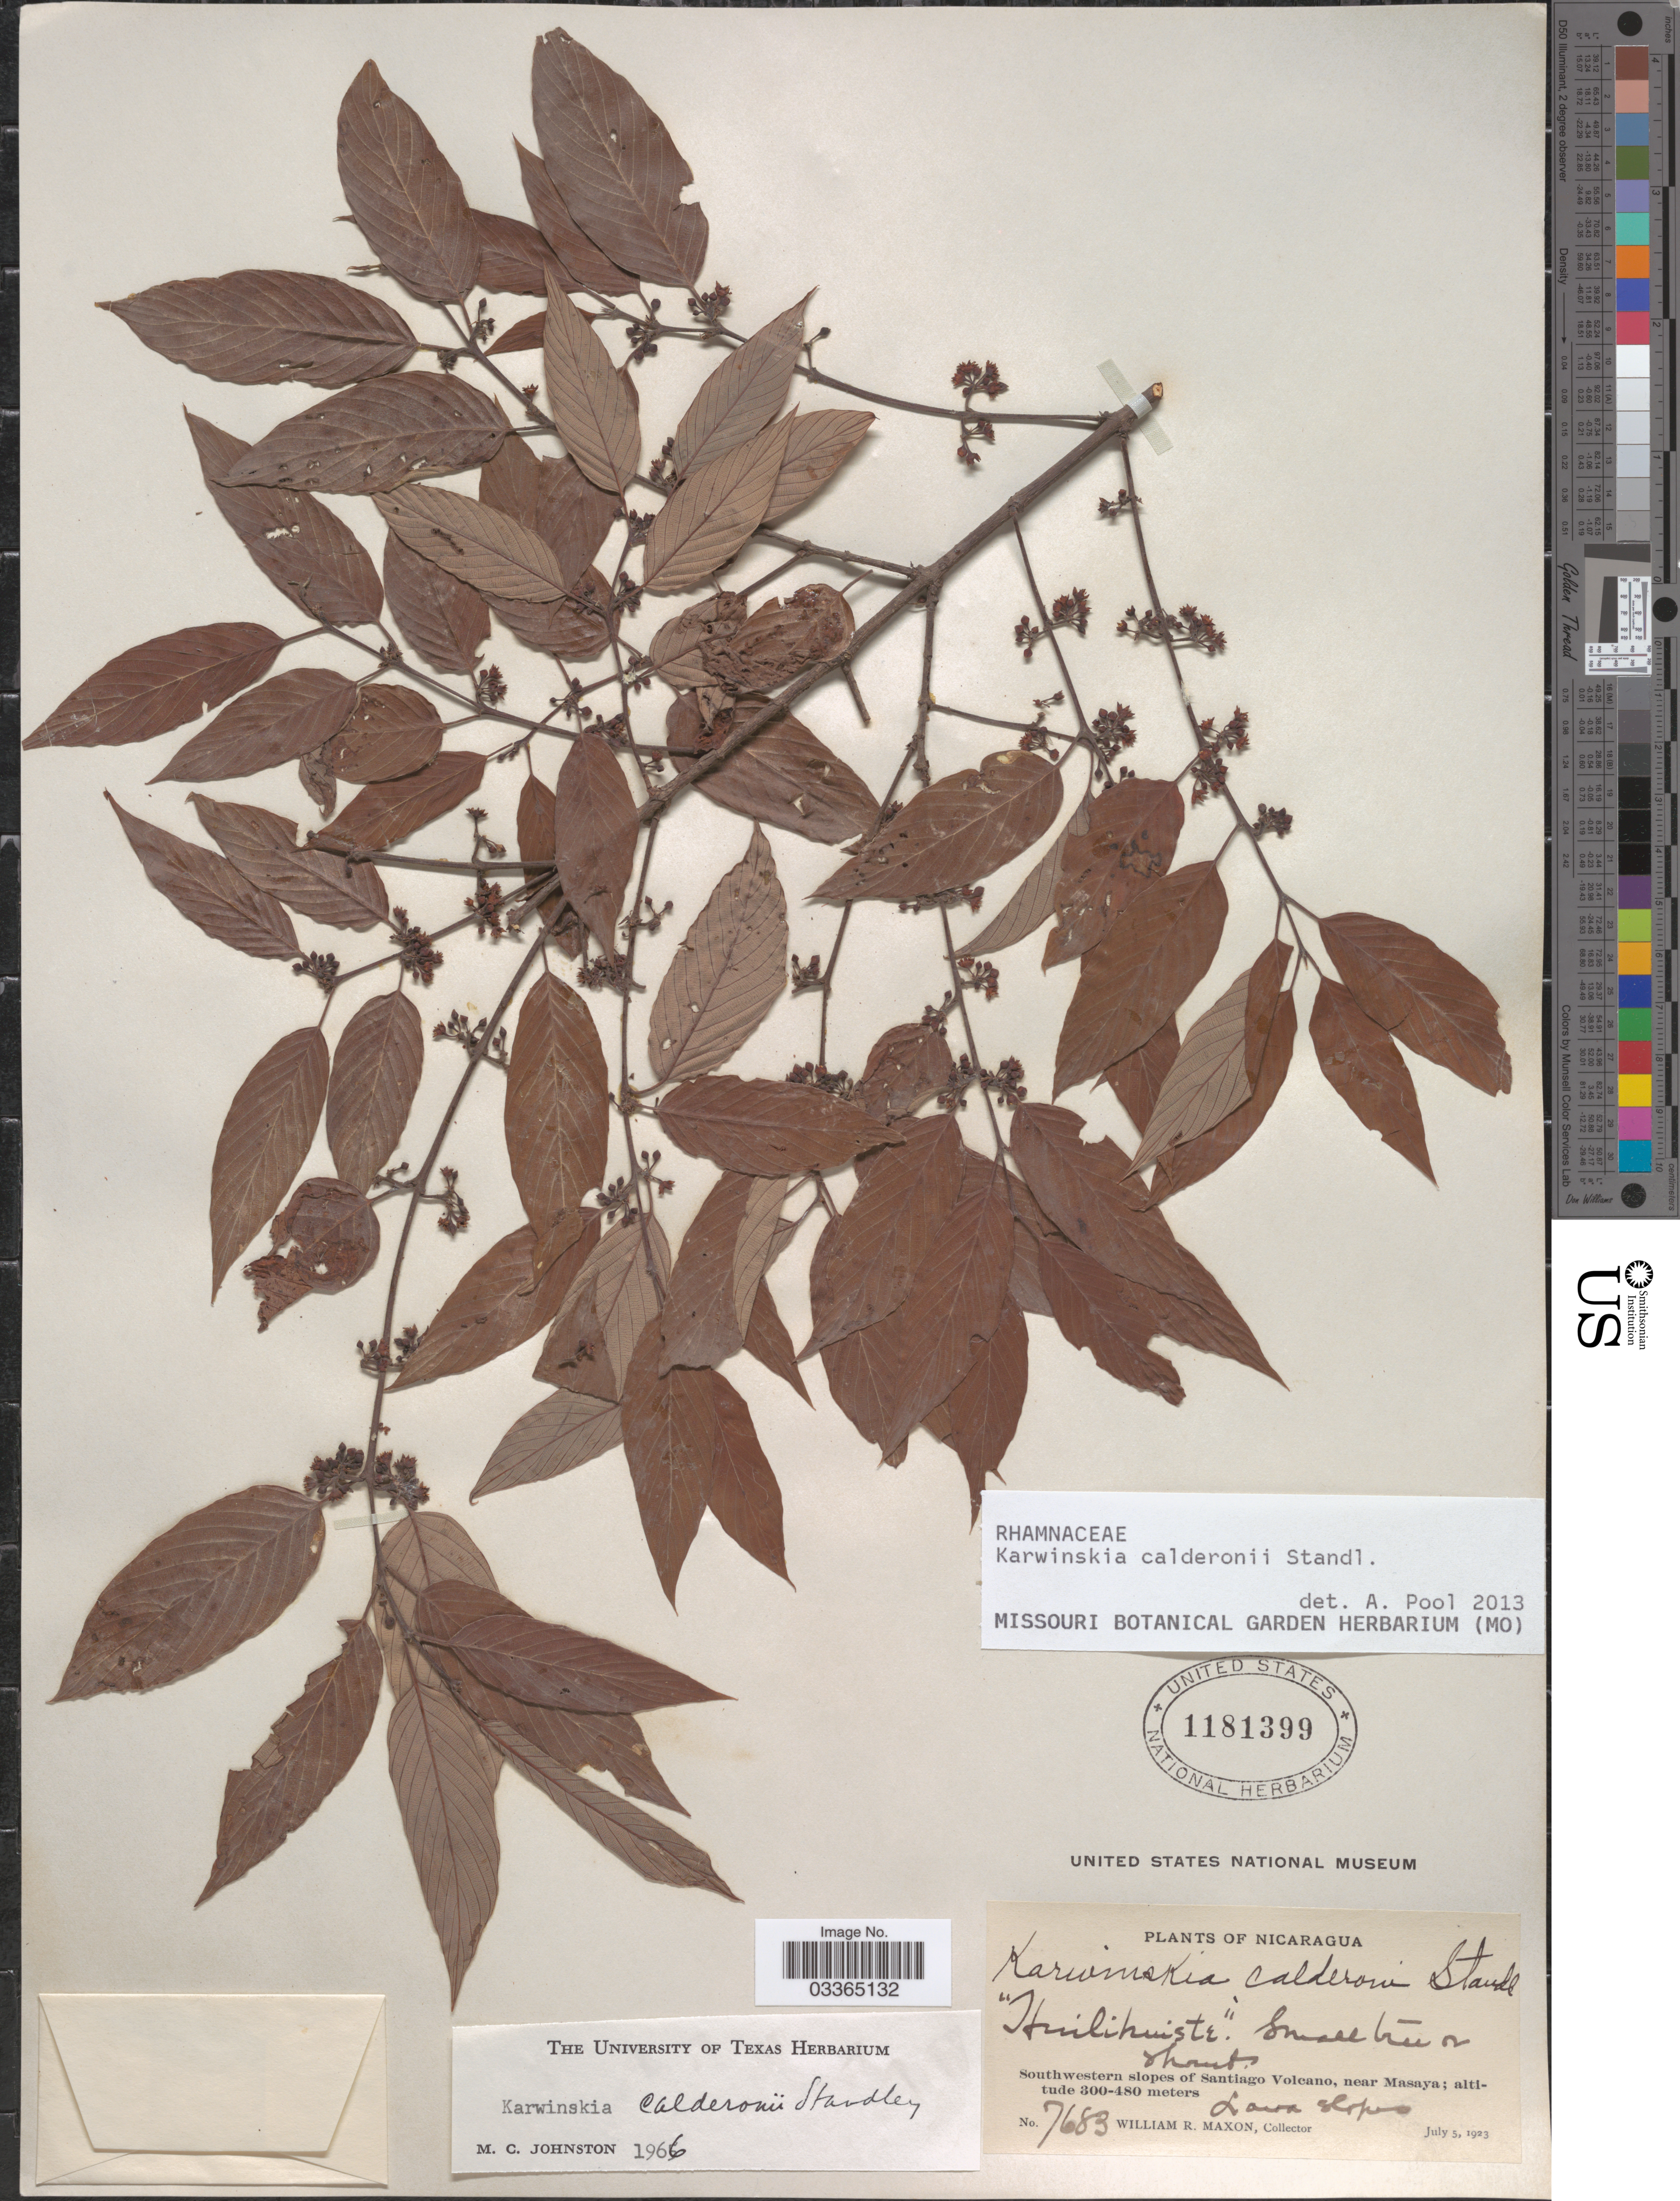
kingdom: Plantae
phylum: Tracheophyta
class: Magnoliopsida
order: Rosales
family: Rhamnaceae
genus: Karwinskia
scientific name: Karwinskia calderonii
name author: Standl.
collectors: W. R. Maxon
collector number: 7683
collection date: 1923-07-05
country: Nicaragua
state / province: Masaya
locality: Southwestern slopes of Santiago Volcano, near Masaya.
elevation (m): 300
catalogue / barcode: US 1181399